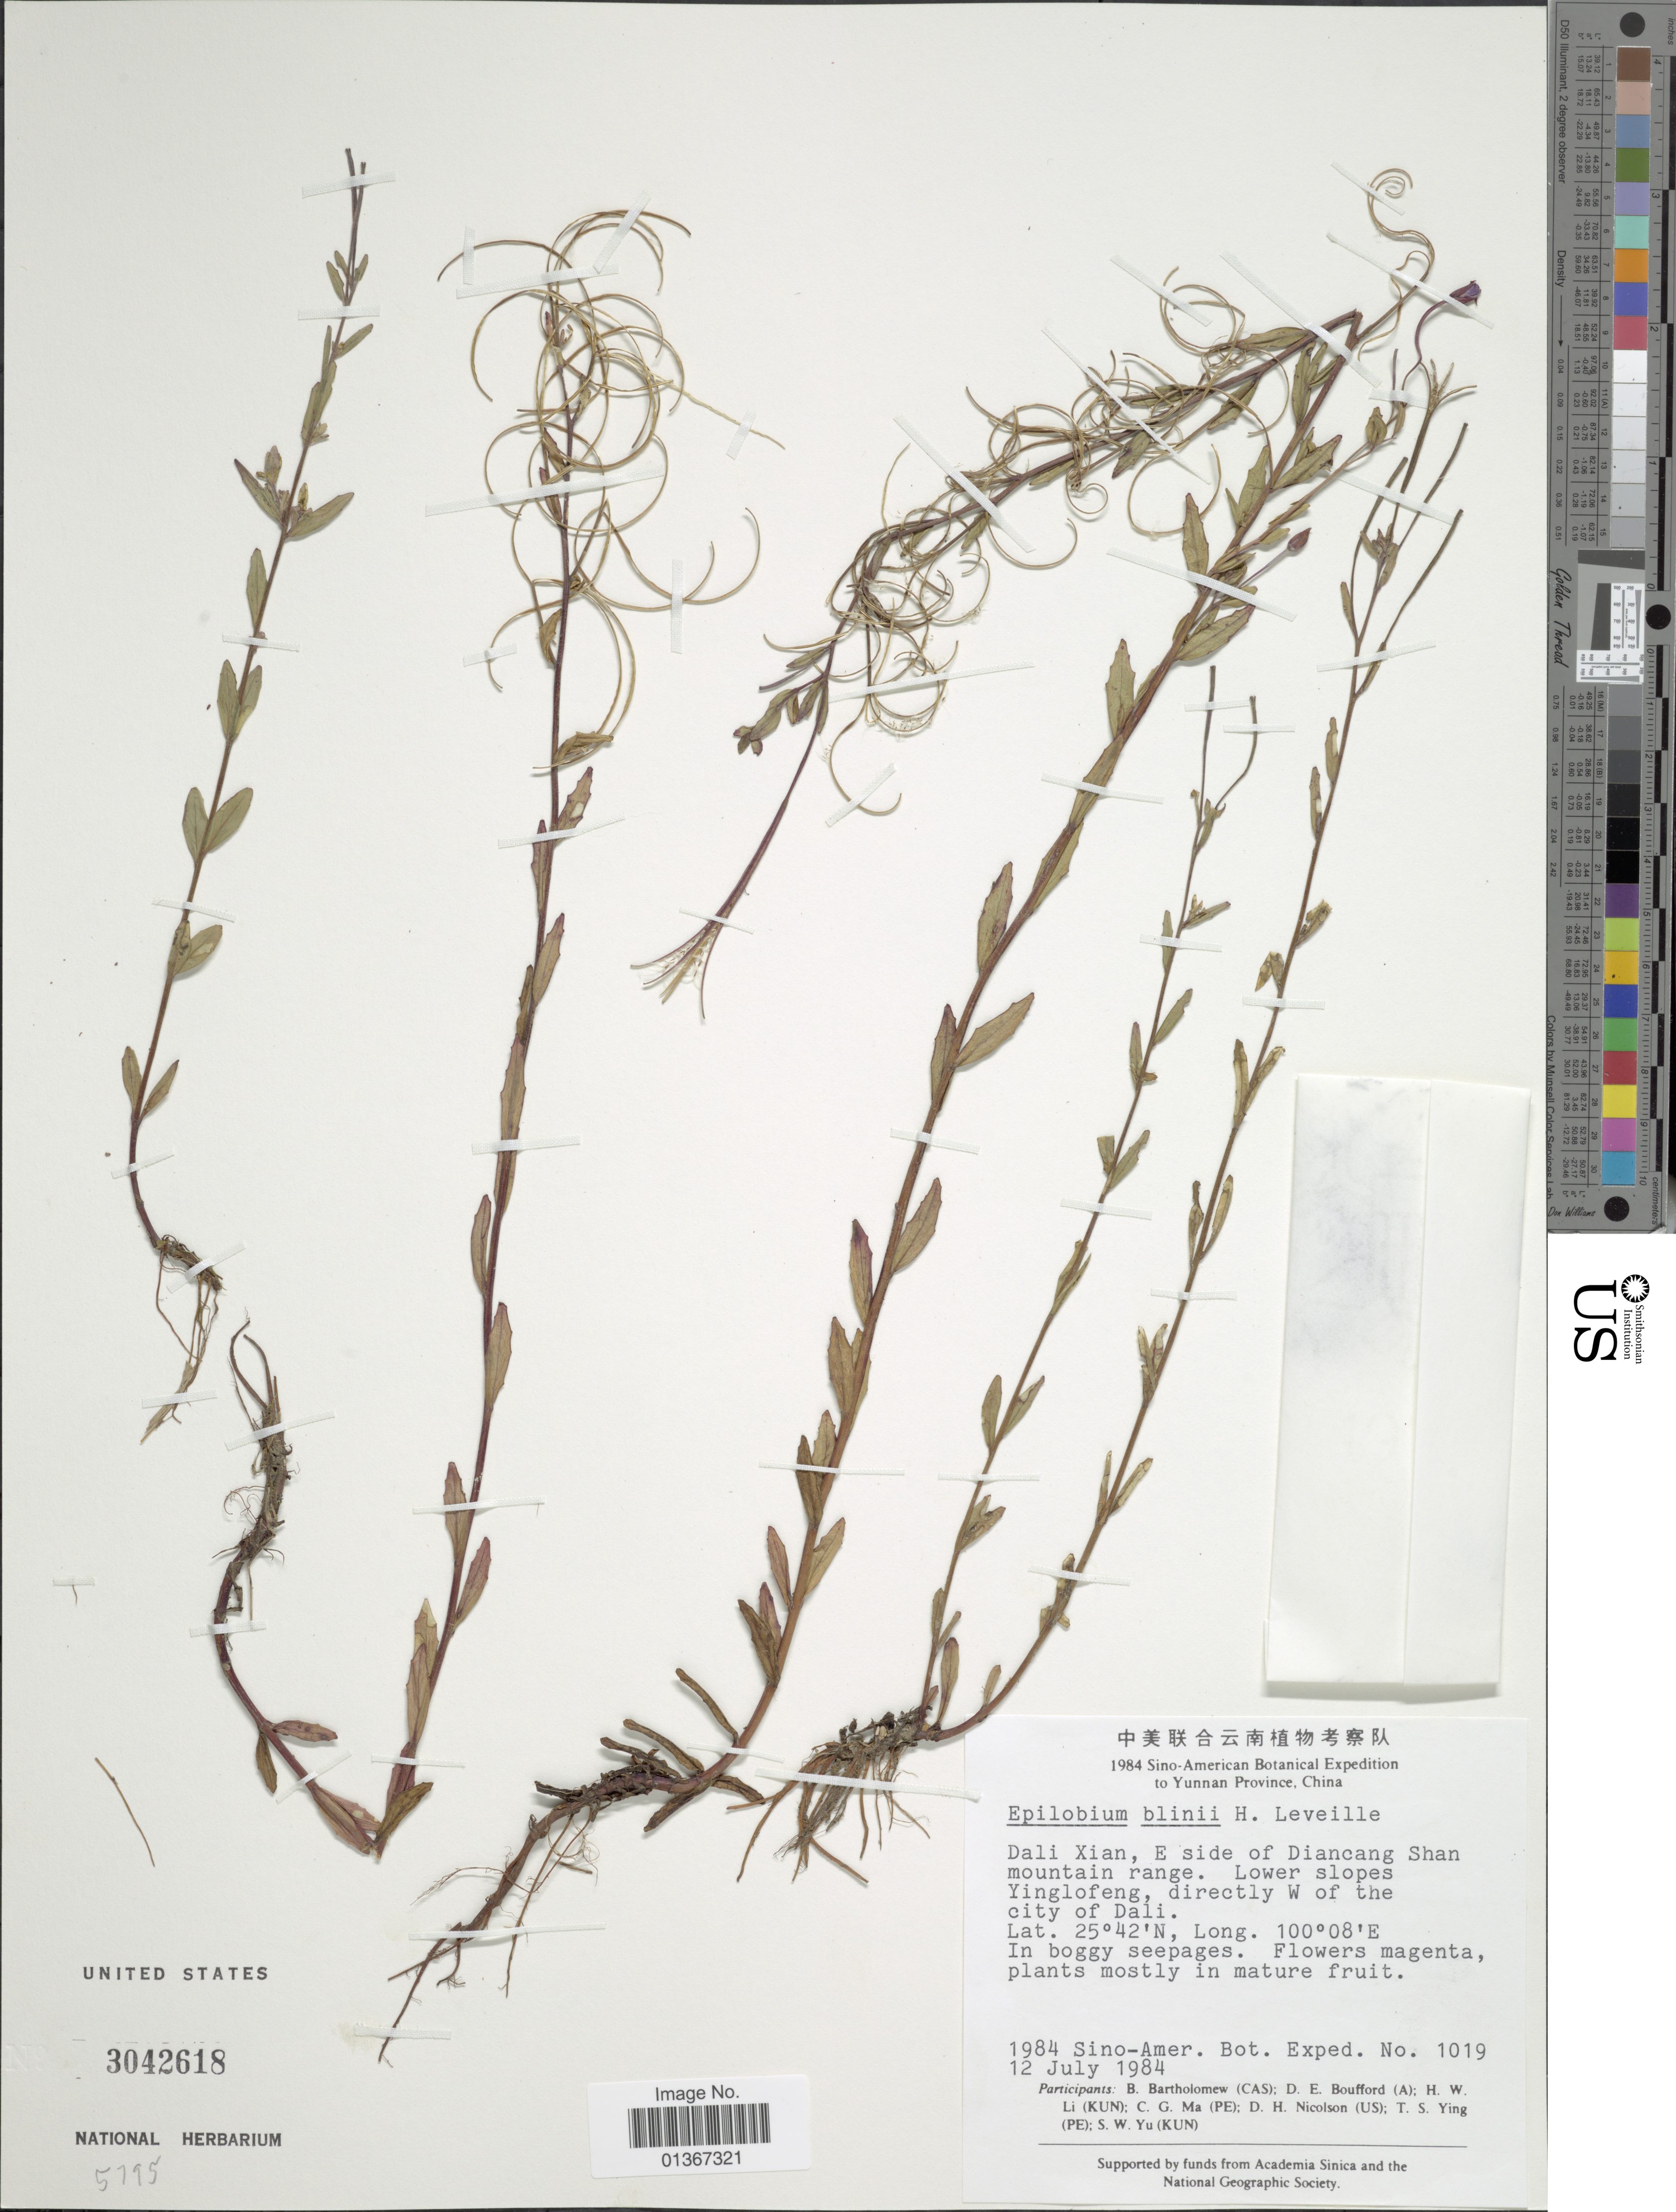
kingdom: Plantae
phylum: Tracheophyta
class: Magnoliopsida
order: Myrtales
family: Onagraceae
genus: Epilobium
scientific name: Epilobium blinii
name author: H. Lév.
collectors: Sino-Amer. Bot. Exped. 1984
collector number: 1019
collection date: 1984-07-12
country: China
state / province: Yunnan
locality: Dali Xian, E side of Diancang Shan mountaiin range. Lower slopes Yinglofeng, directly W of the city of Dali.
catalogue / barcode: US 3042618